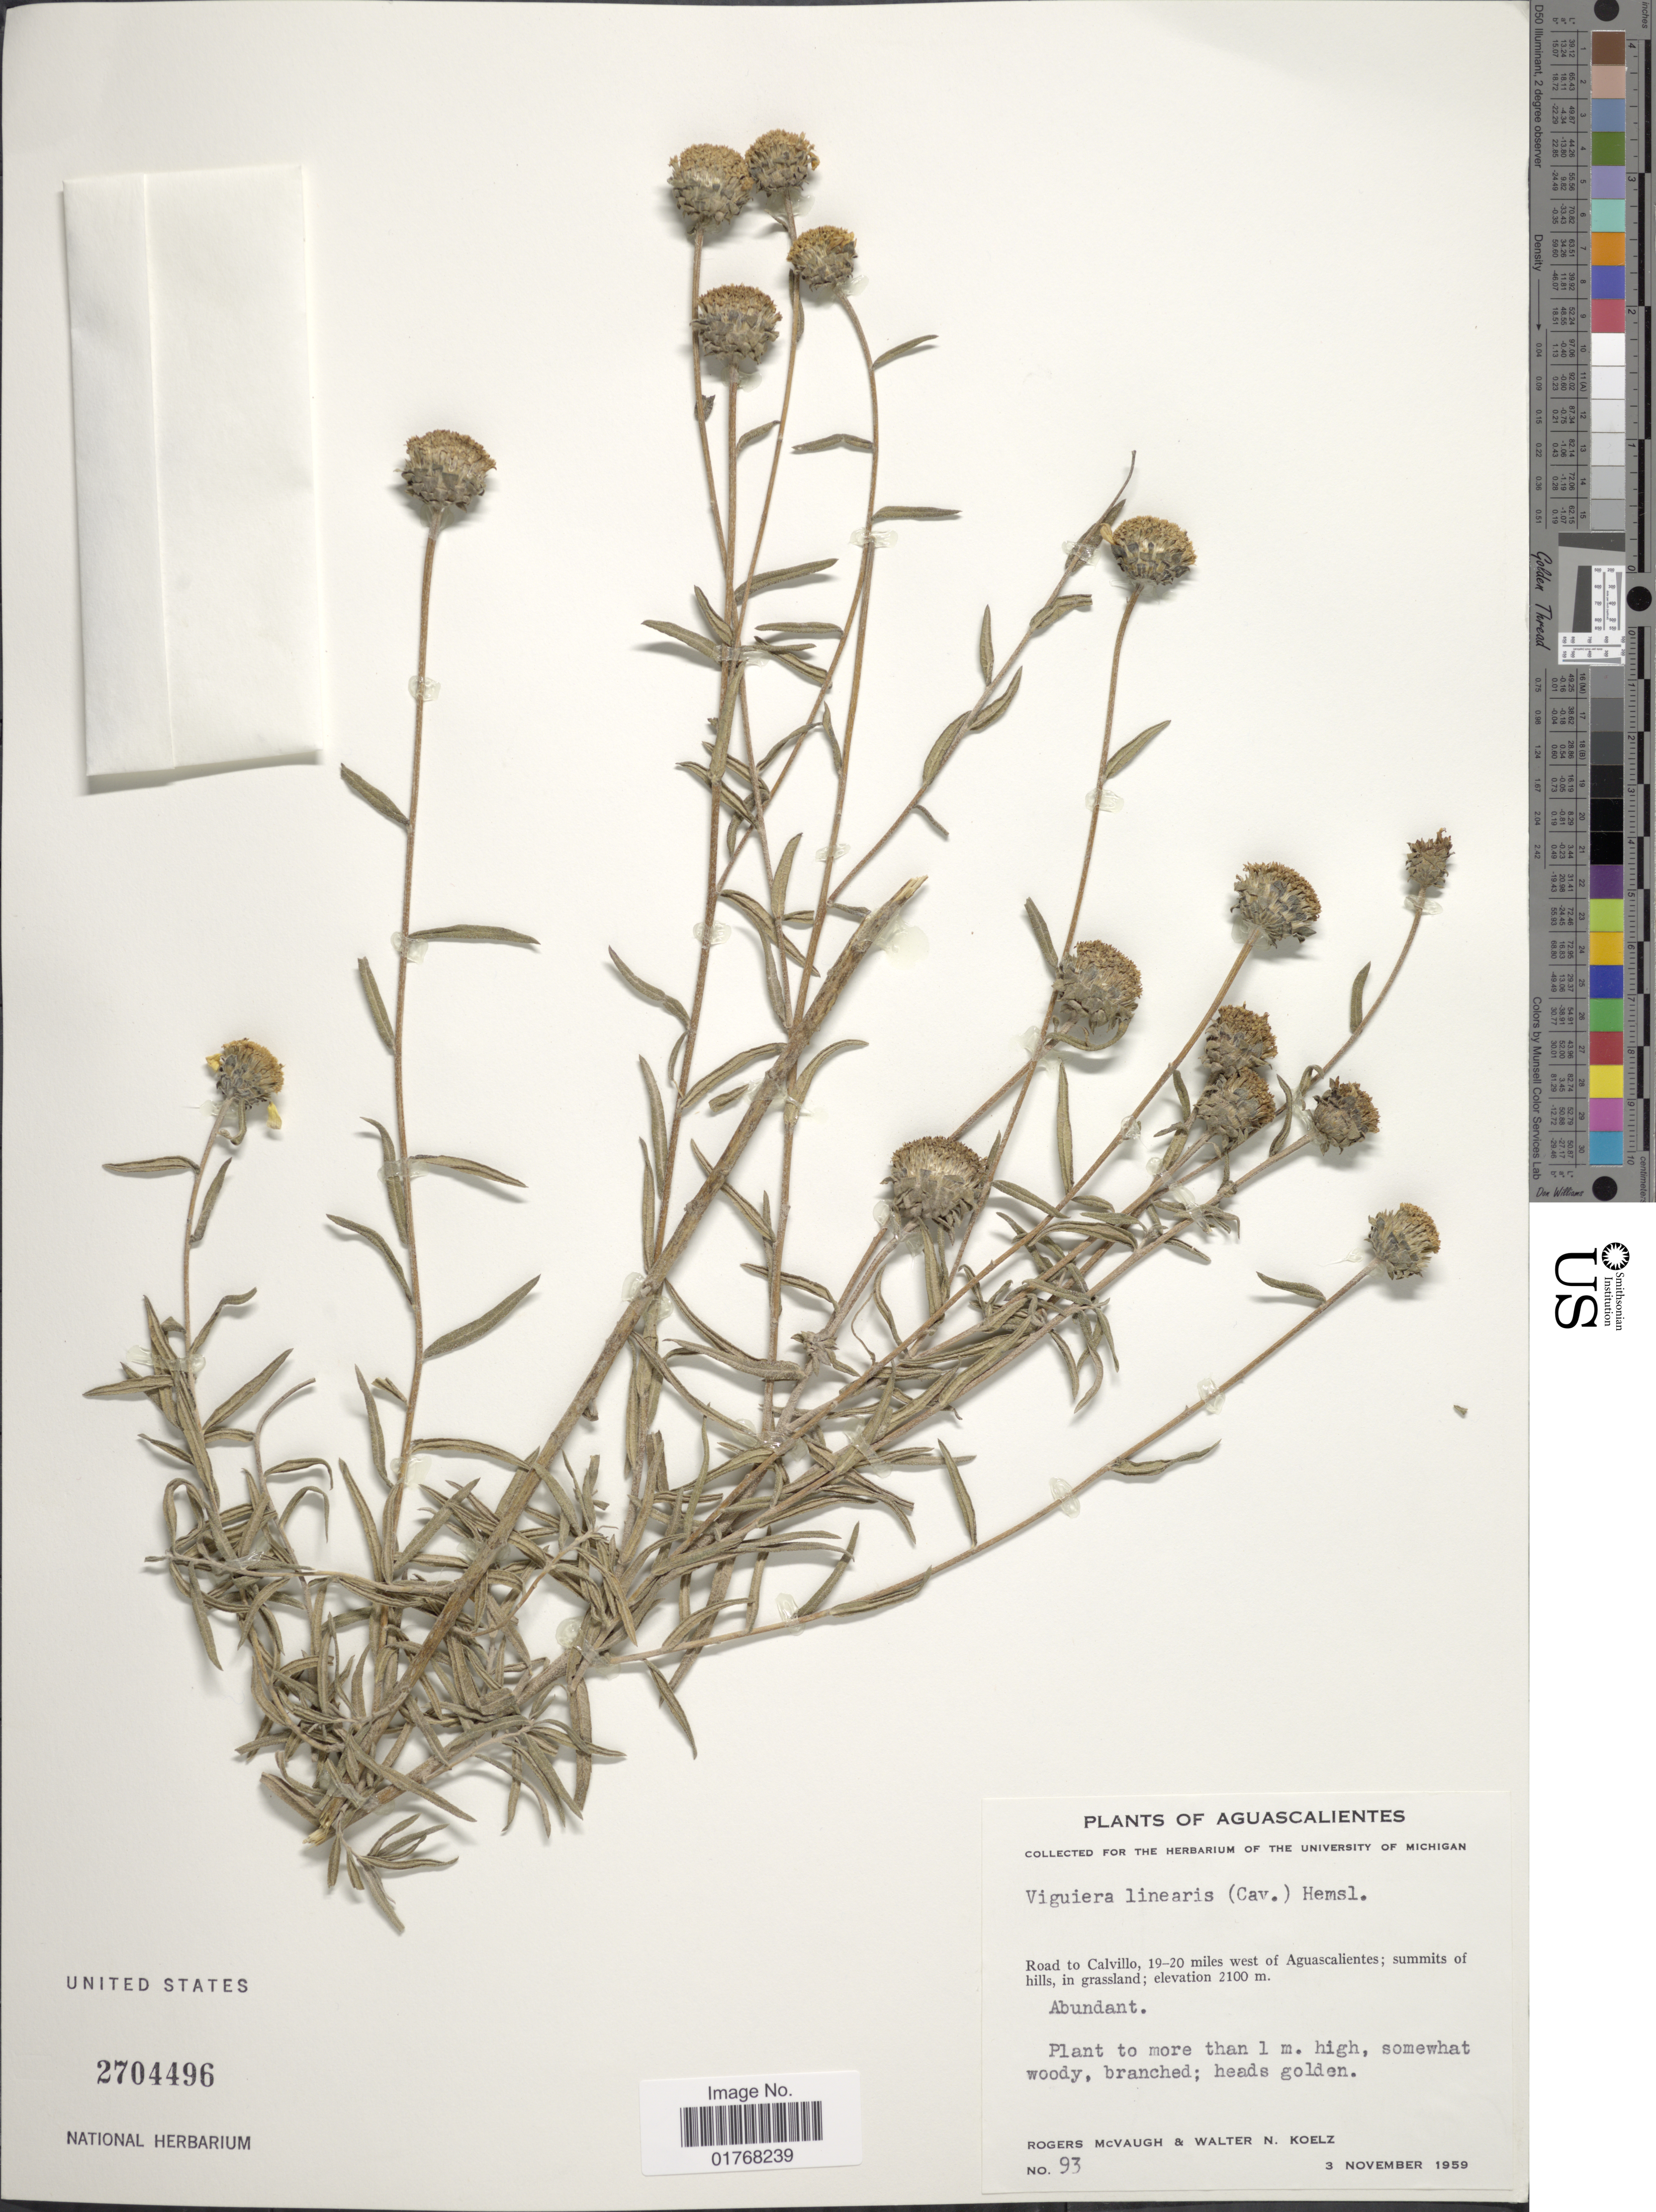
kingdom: Plantae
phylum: Tracheophyta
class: Magnoliopsida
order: Asterales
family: Asteraceae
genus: Viguiera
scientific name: Viguiera linearis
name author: (Cav.) Sch. Bip.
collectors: R. McVaugh & W. N. Koelz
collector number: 93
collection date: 1959-11-03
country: Mexico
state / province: Aguascalientes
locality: Road to Calvillo, 19-20 miles west Aguascalientes; summits of hills, in grassland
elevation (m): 2100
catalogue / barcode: US 2704496